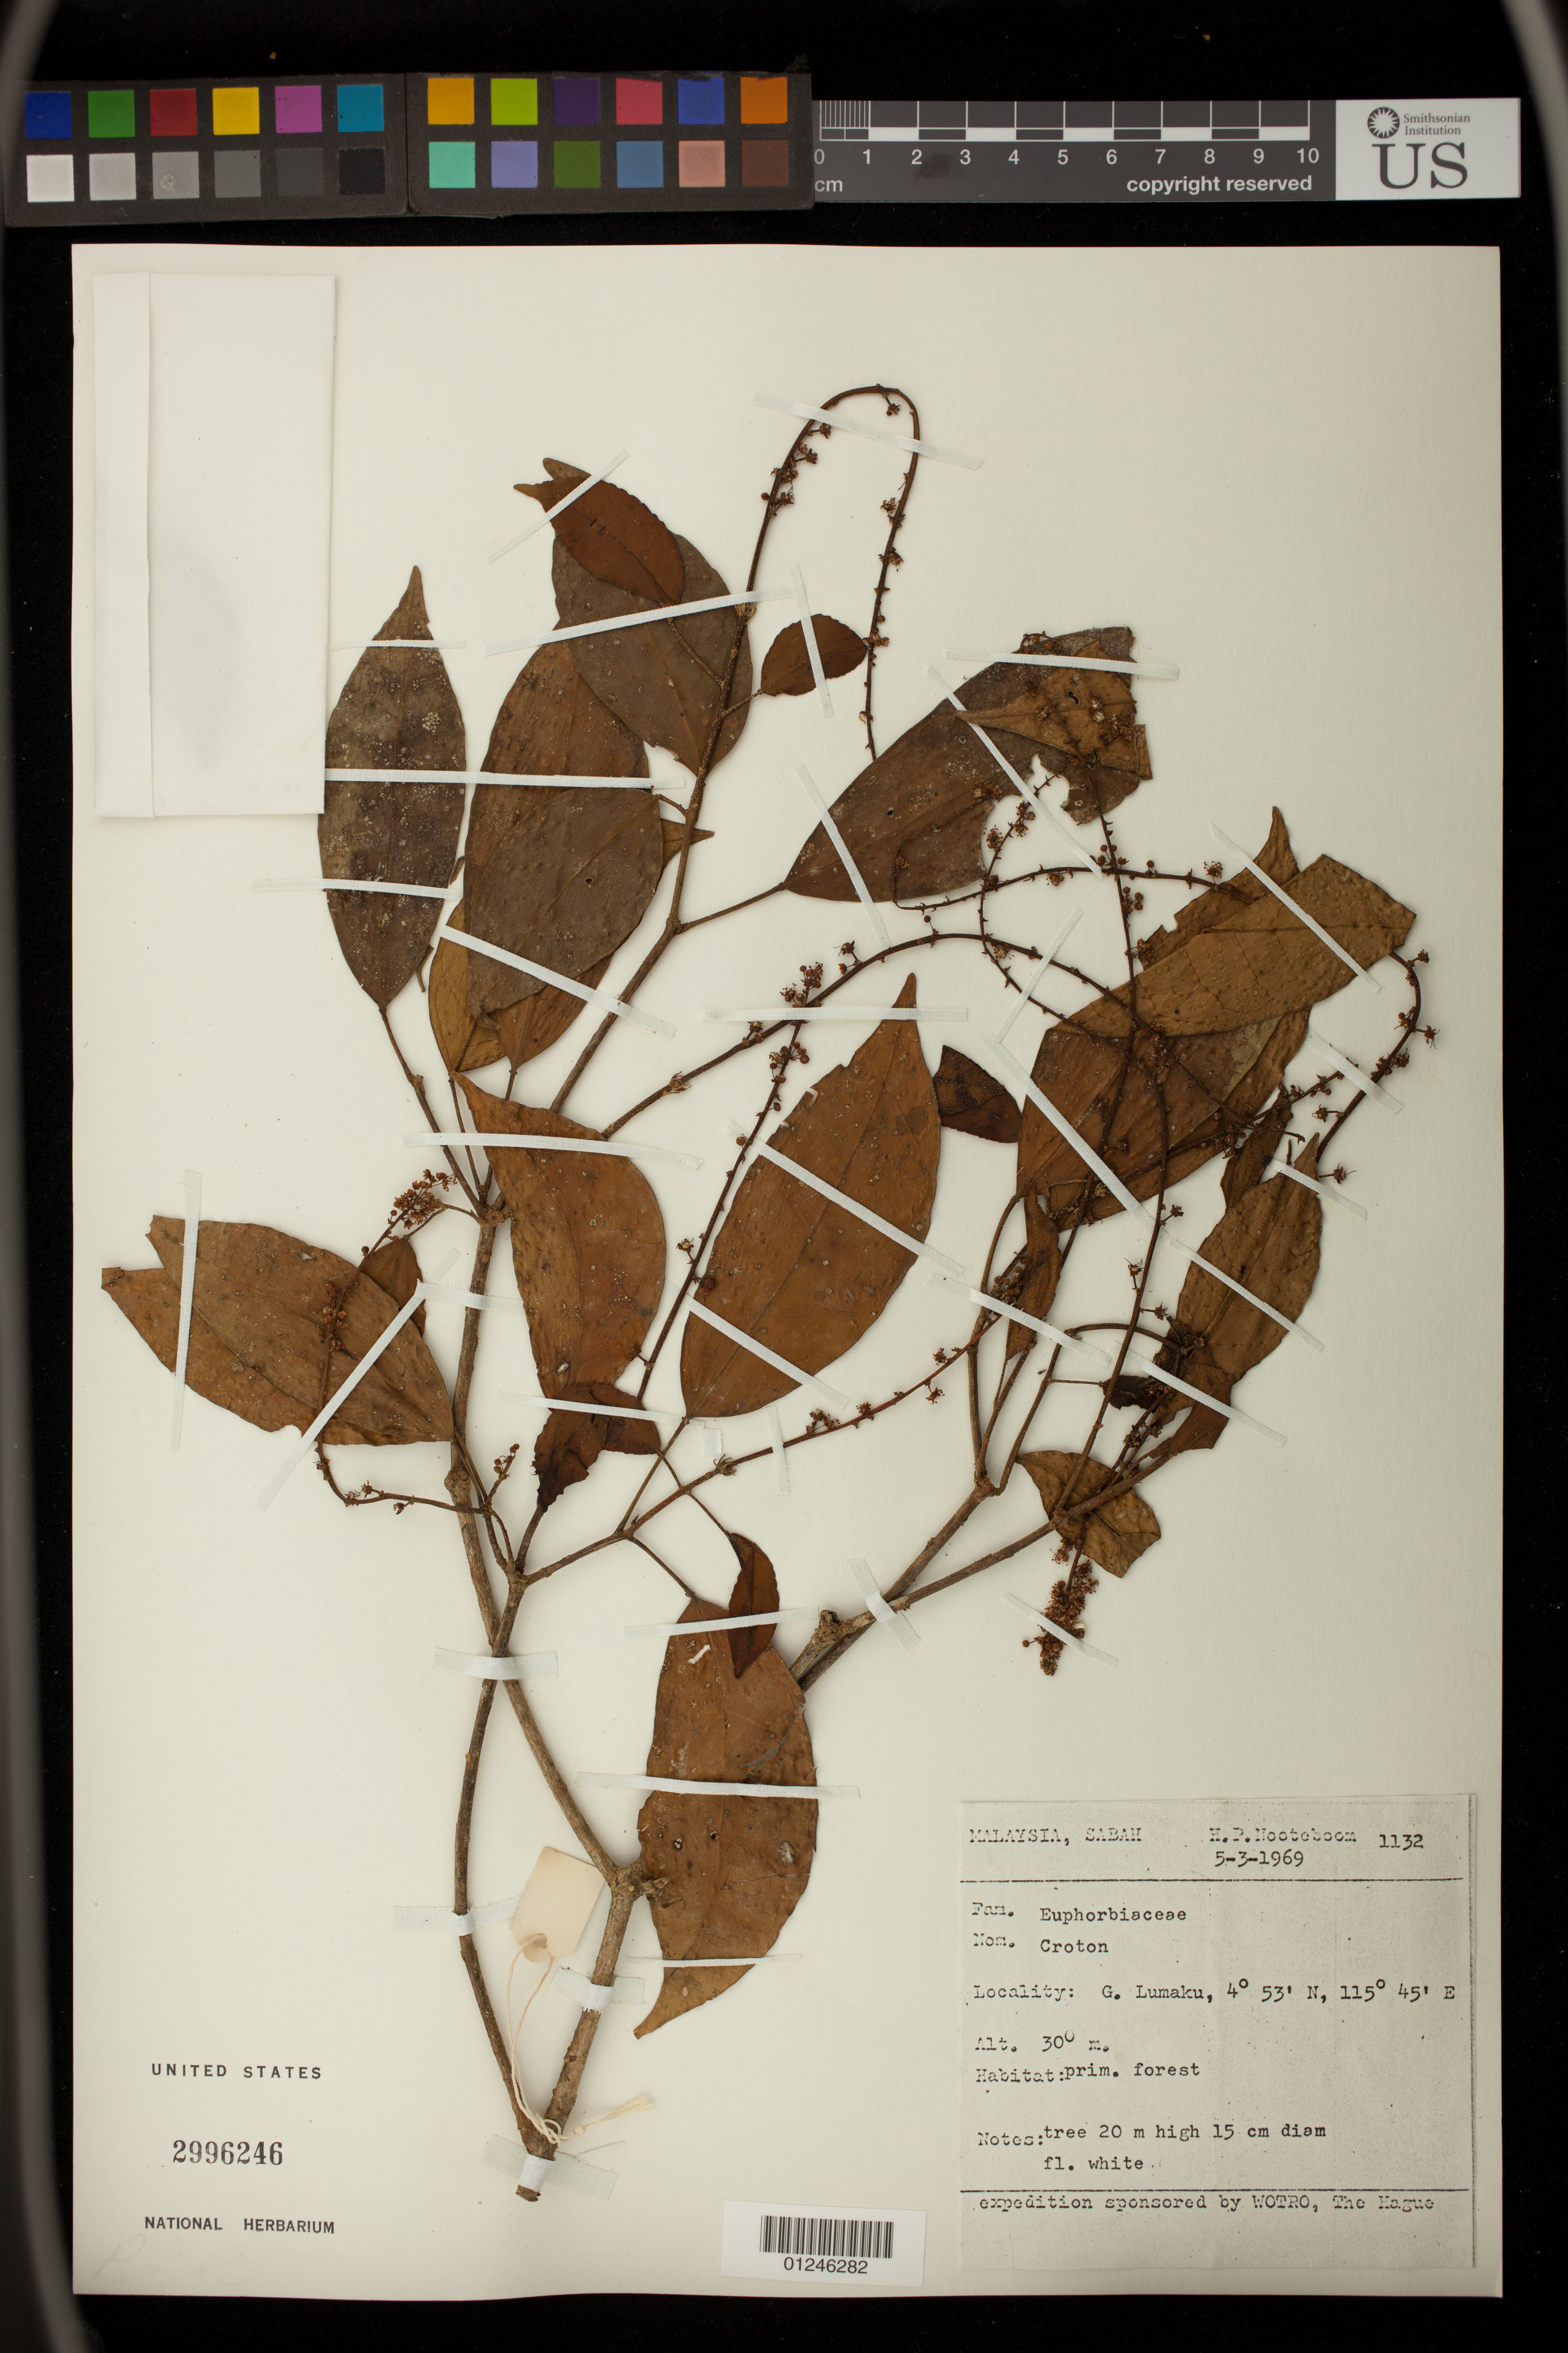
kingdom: Plantae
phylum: Tracheophyta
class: Magnoliopsida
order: Malpighiales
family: Euphorbiaceae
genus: Croton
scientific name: Croton sp.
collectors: H. P. Nooteboom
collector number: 1132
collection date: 1969-05-03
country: Malaysia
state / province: Sabah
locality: G. Lumaku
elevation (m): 300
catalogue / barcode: US 2996246